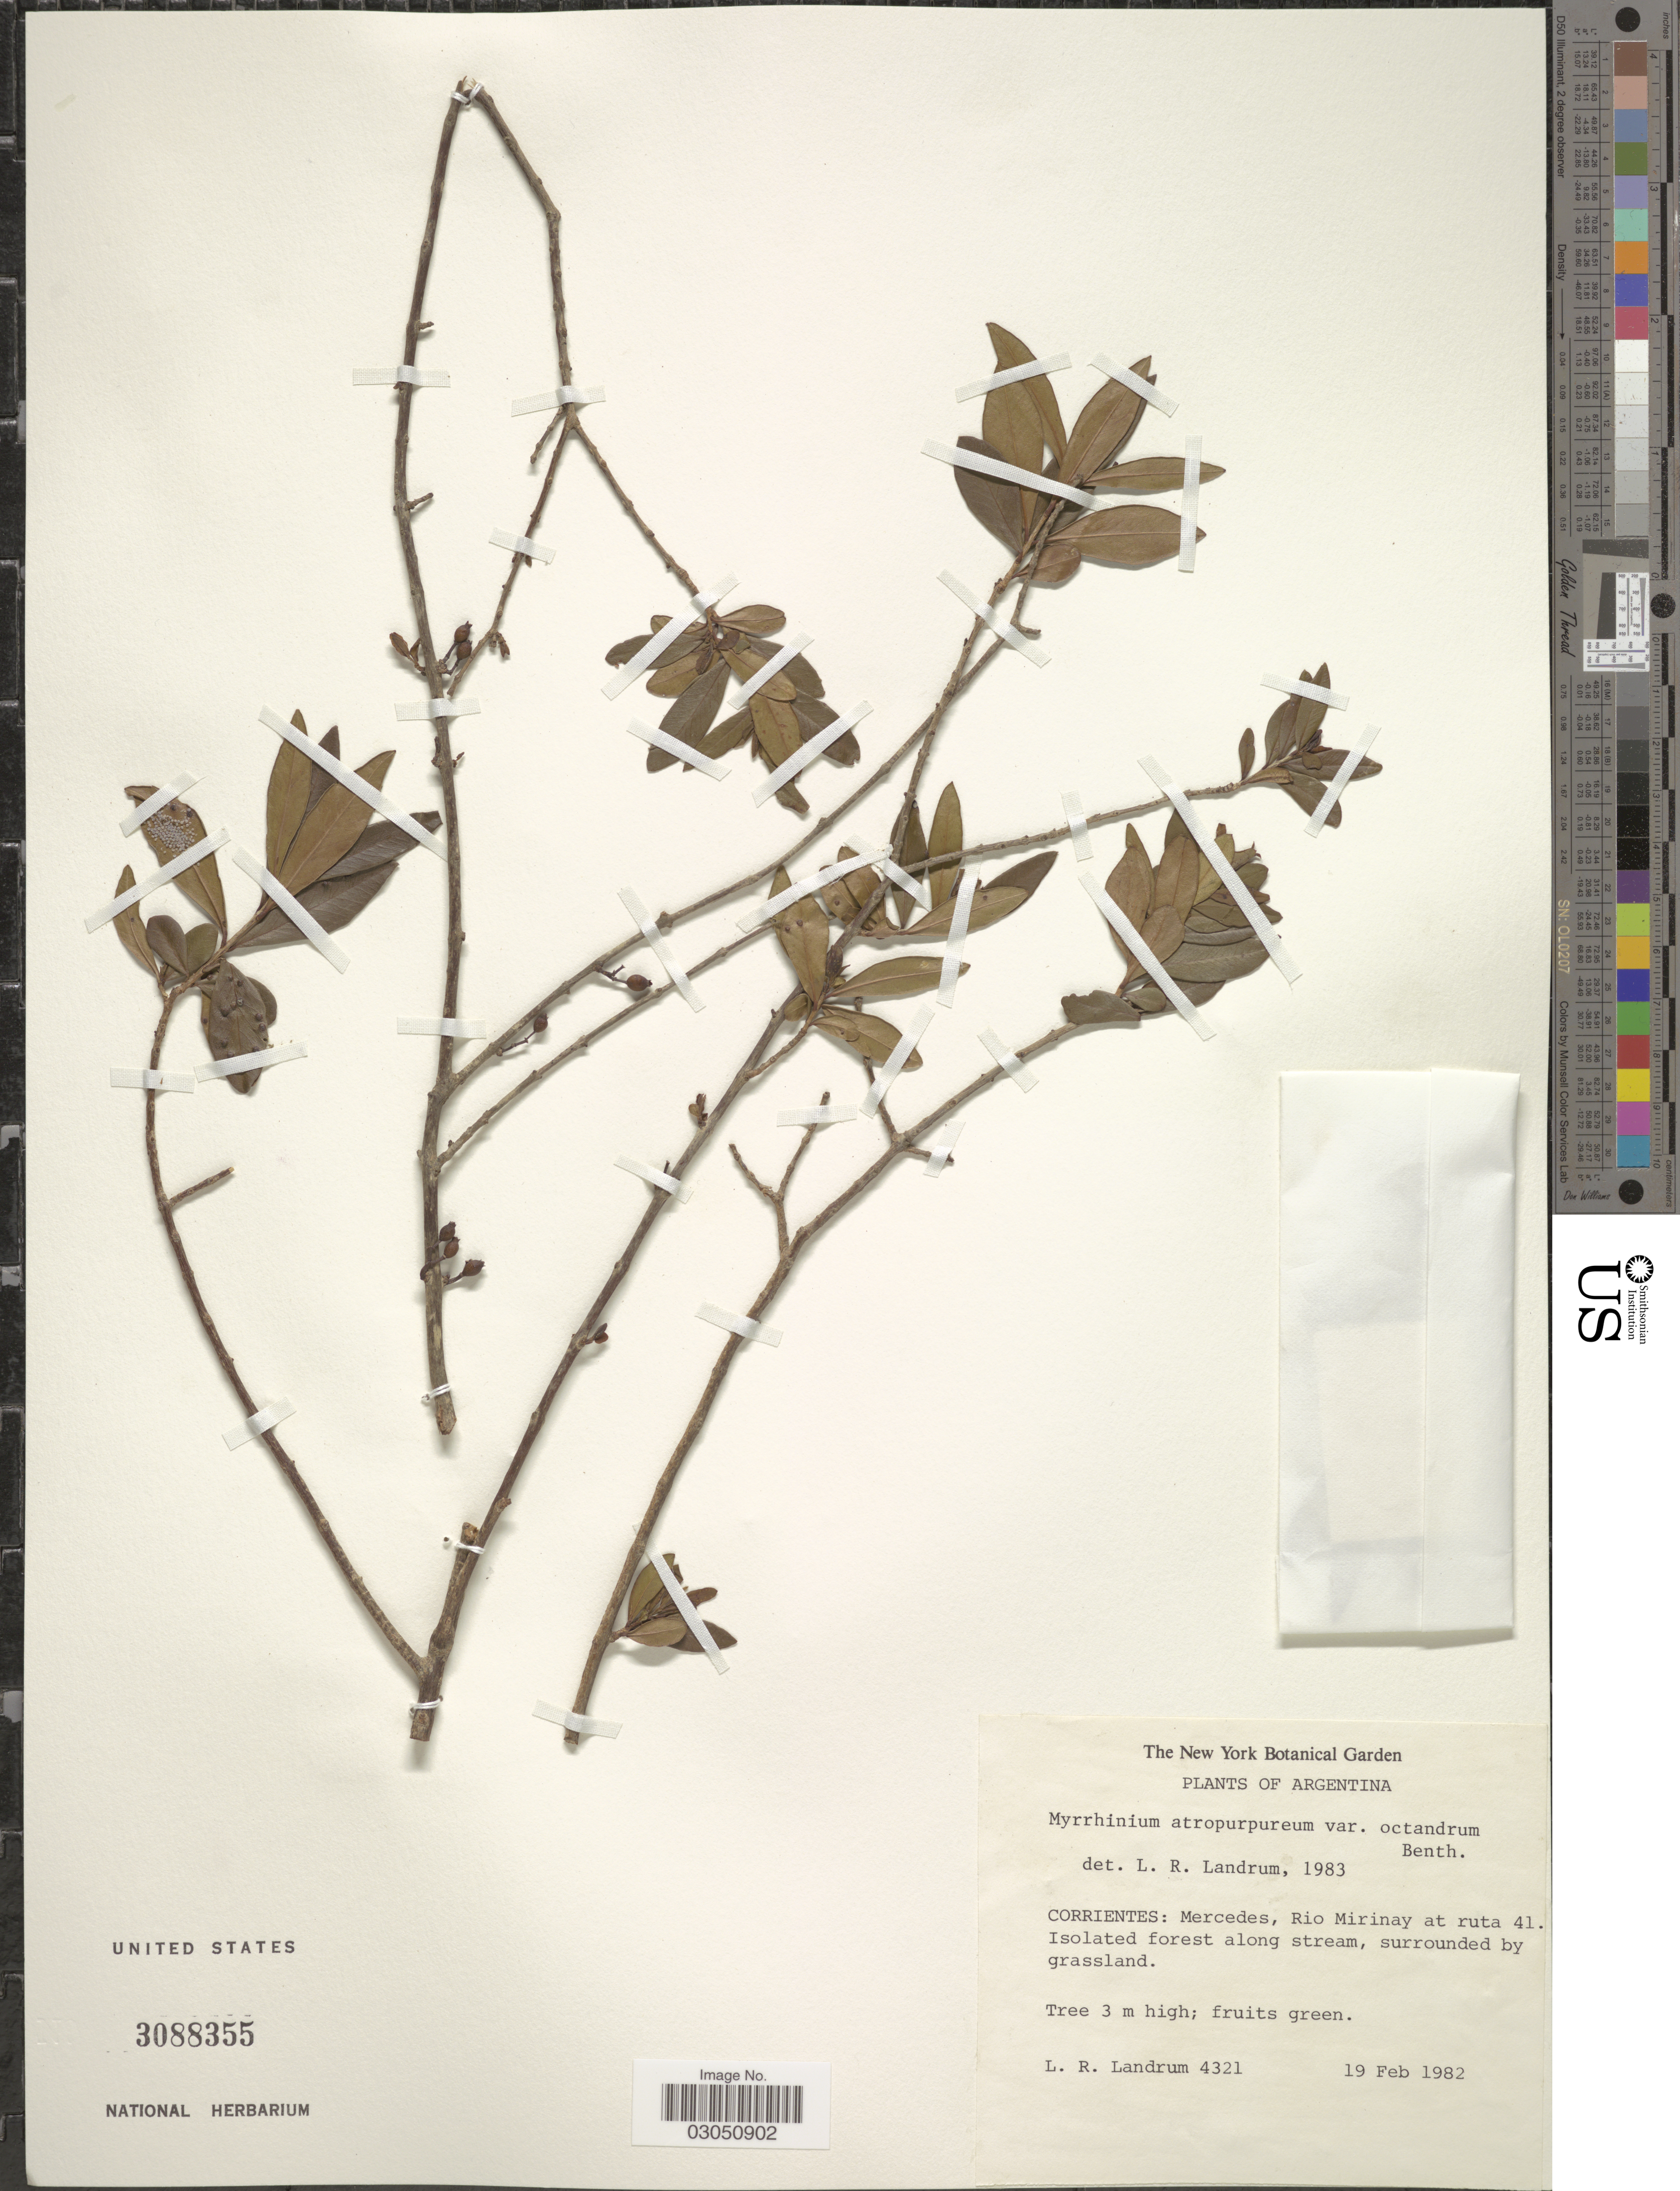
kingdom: Plantae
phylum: Tracheophyta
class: Magnoliopsida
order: Myrtales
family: Myrtaceae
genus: Myrrhinium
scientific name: Myrrhinium atropurpureum var. octandrum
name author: Benth.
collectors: L. R. Landrum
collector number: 4321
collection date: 1982-02-19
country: Argentina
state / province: Corrientes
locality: Mercedes, Rio Mirinay at ruta 41.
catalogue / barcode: US 3088355